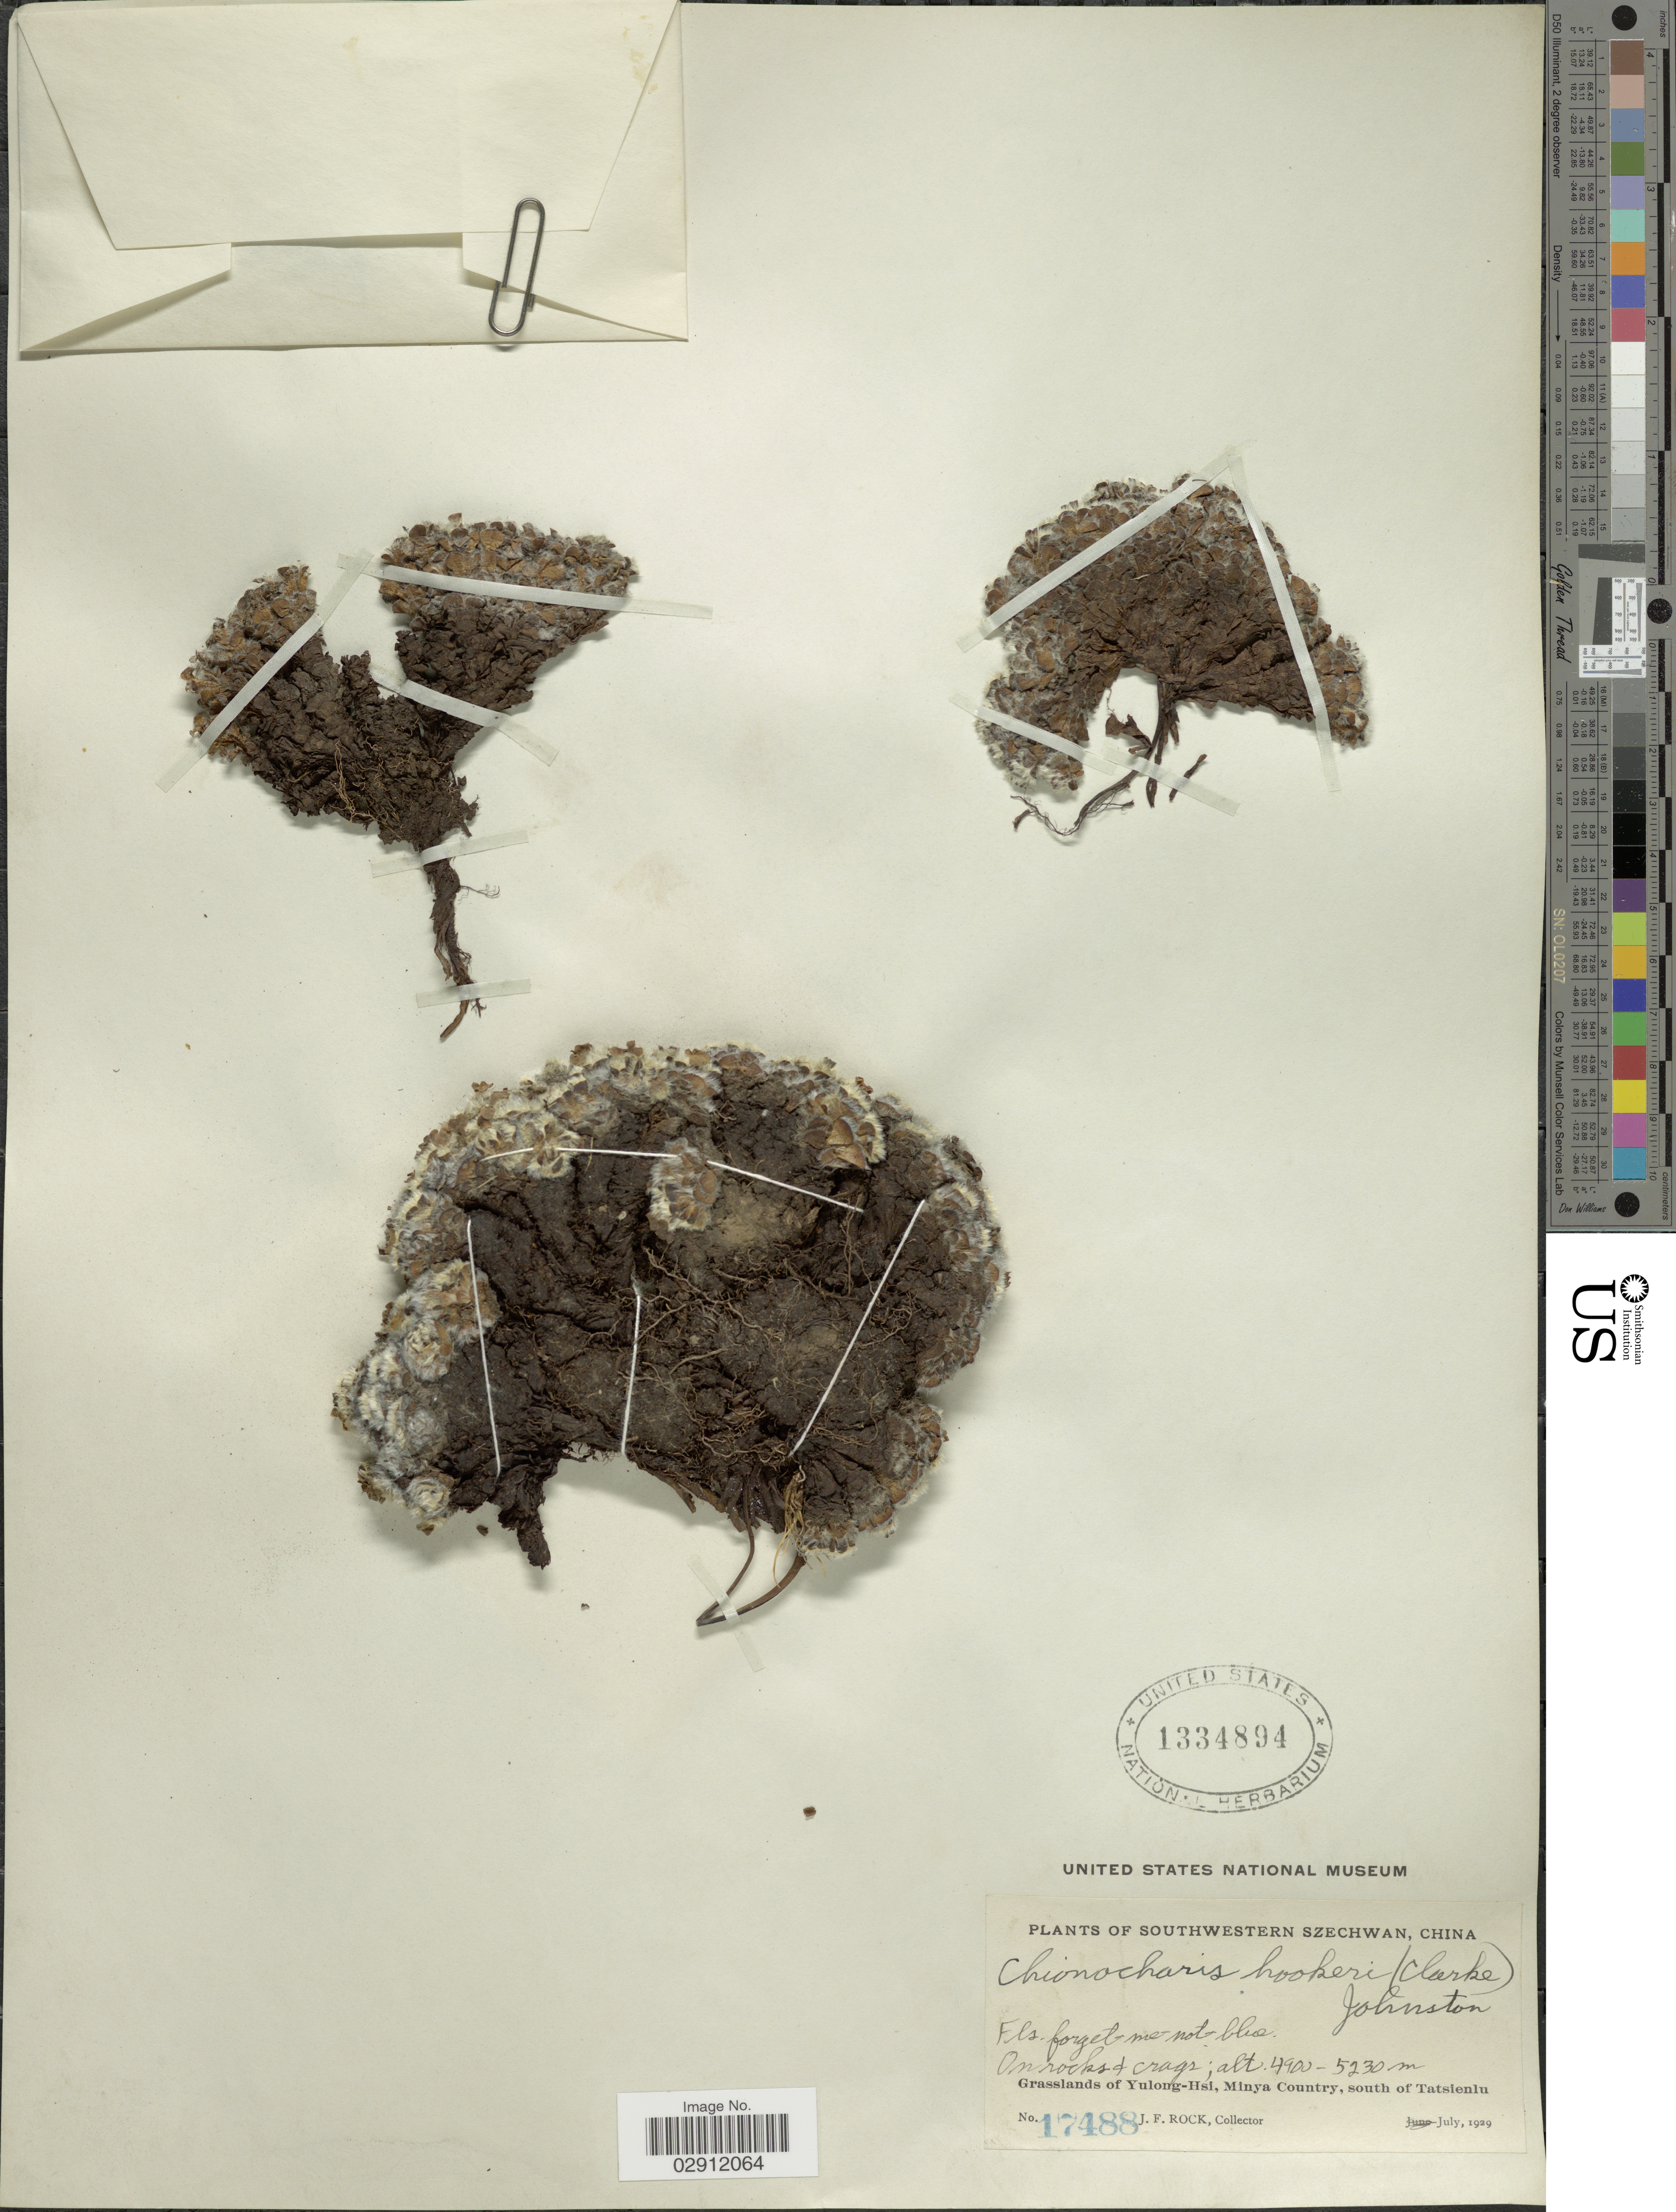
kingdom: Plantae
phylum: Tracheophyta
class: Magnoliopsida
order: Boraginales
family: Boraginaceae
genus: Chionocharis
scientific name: Chionocharis hookeri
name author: (C.B. Clarke) I.M. Johnst.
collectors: J. Rock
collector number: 17488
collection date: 1929-07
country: China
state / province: Sichuan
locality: Southwestern Szechwan. Grasslands of Yulong-Hsi, Minya Country, south of Tatsienlu.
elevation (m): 4900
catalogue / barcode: US 1334894